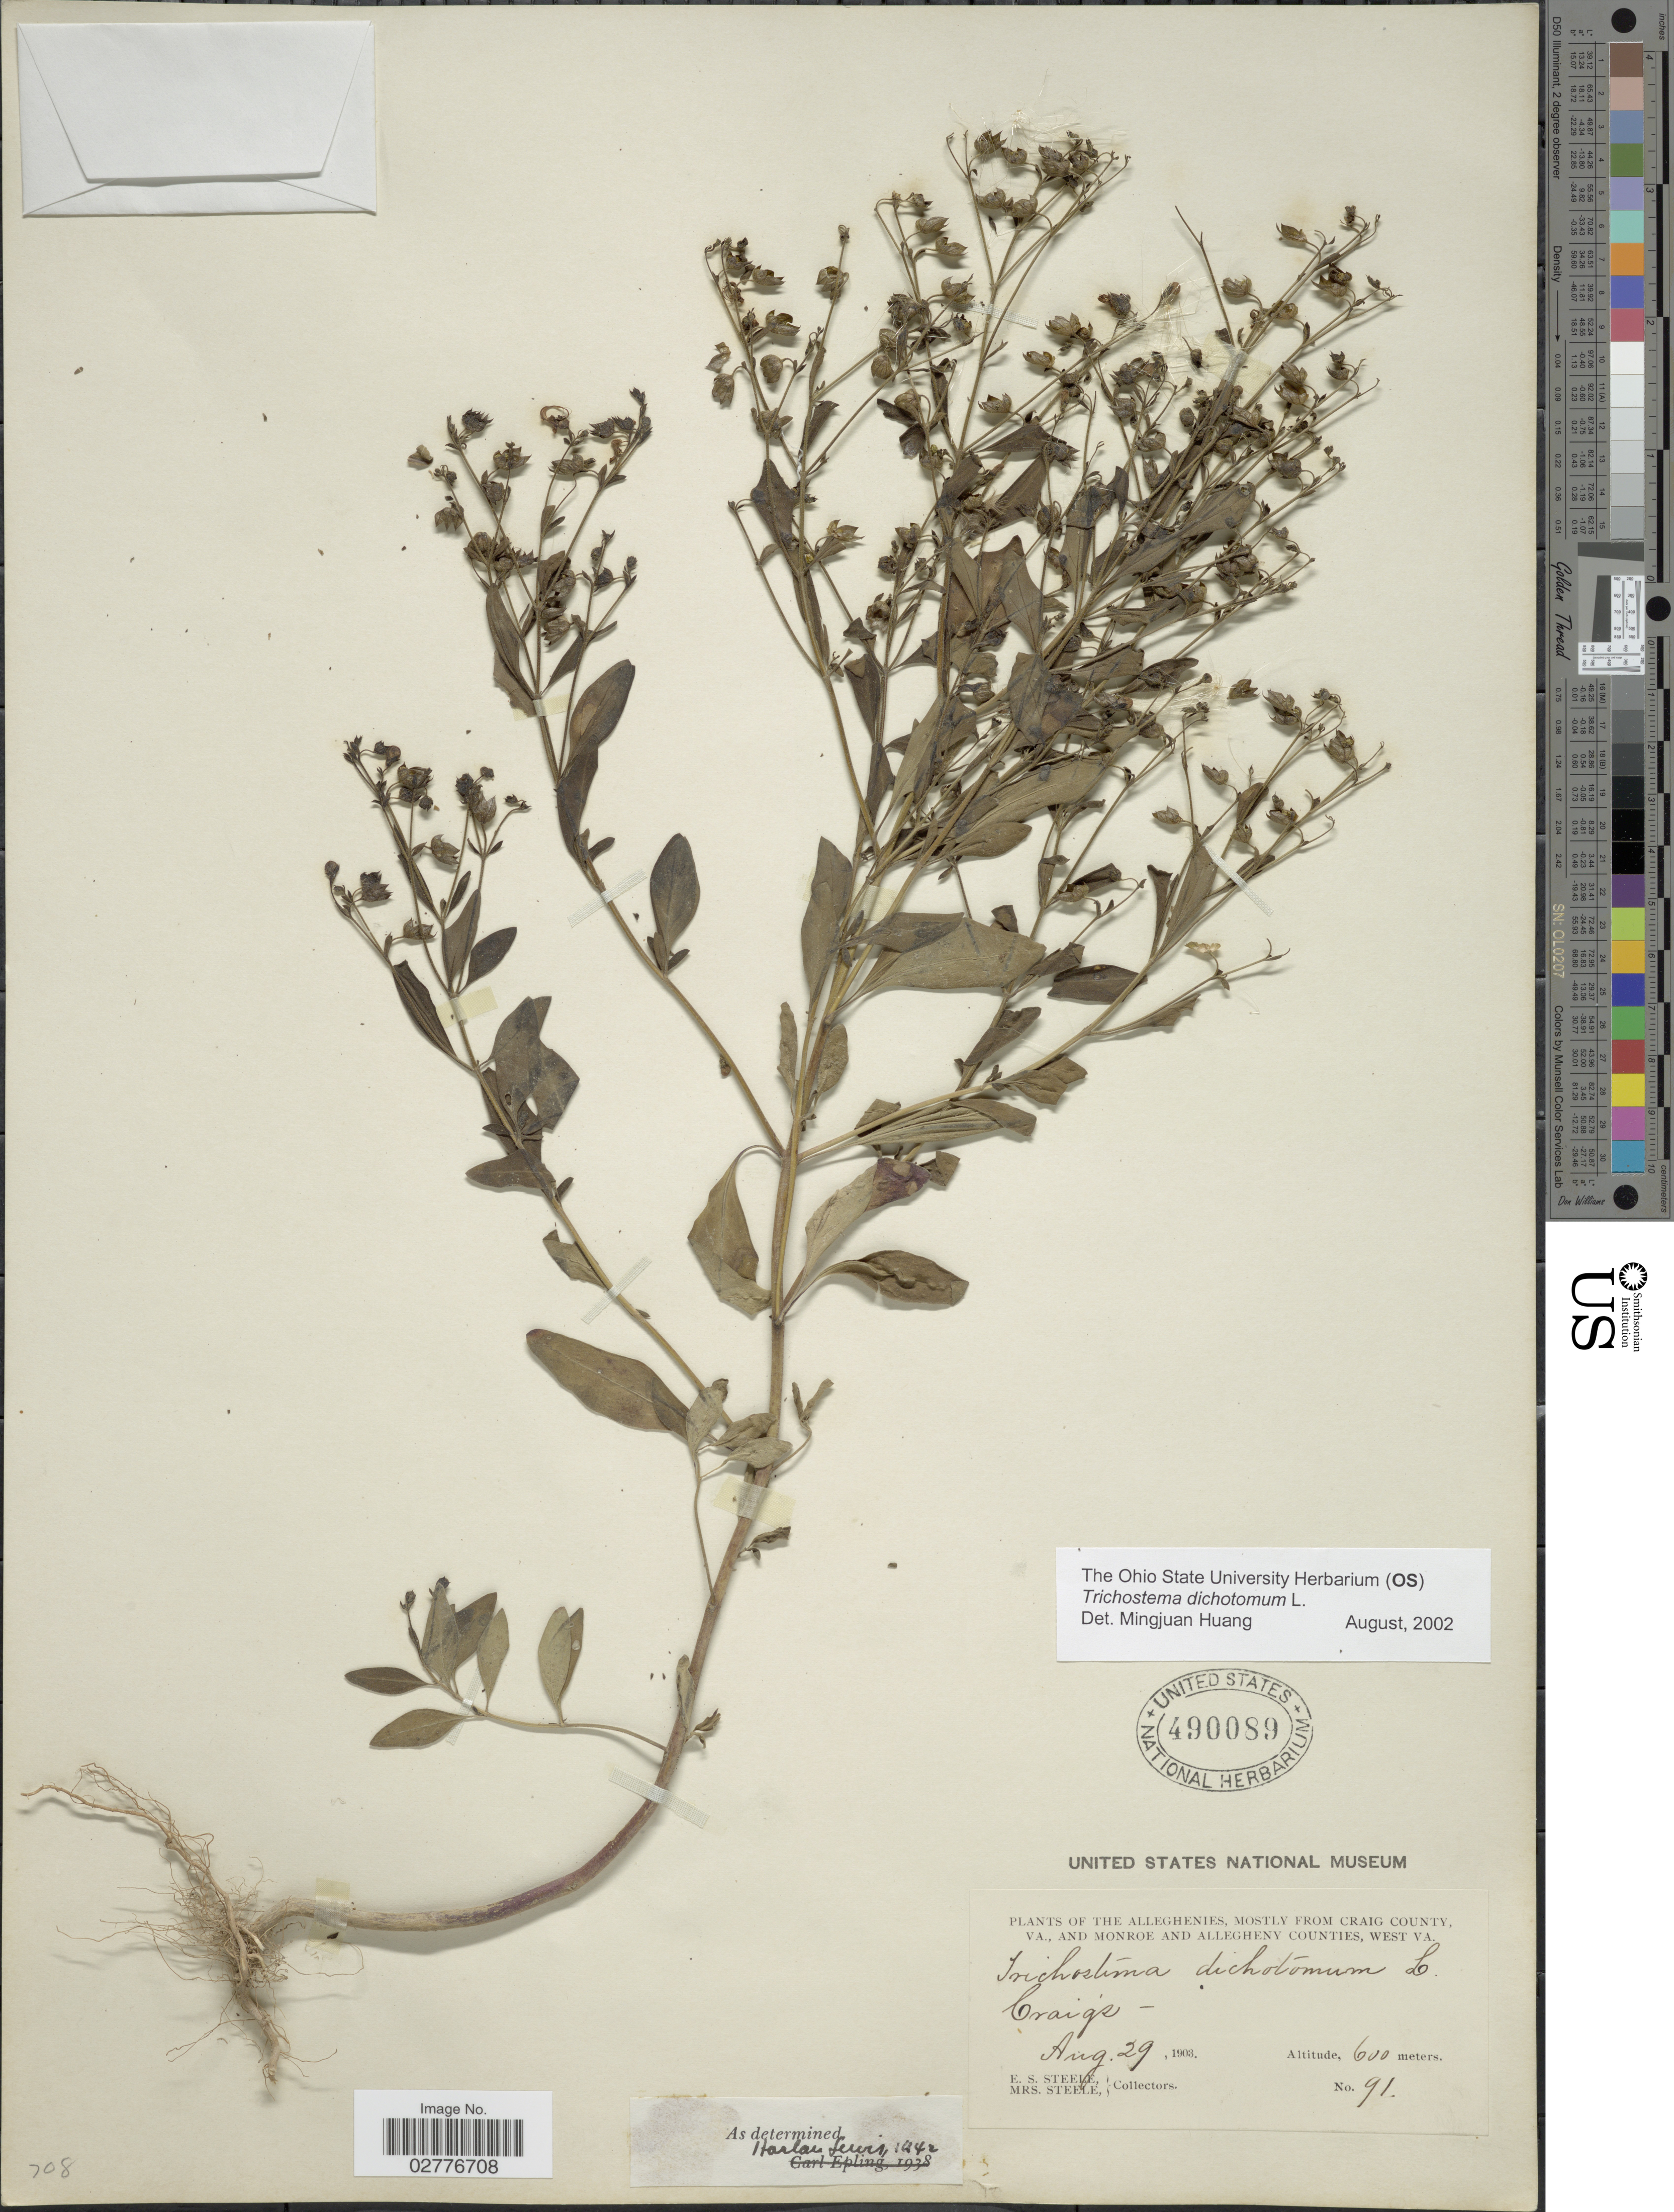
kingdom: Plantae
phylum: Tracheophyta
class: Magnoliopsida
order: Lamiales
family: Lamiaceae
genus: Trichostema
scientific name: Trichostema dichotomum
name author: L.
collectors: E. Steele & Mrs. E. S. Steele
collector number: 91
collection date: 1903-08-29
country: United States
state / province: Virginia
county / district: Craig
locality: Alleghenies, mostly from Craig County, Va., and Monroe and Allegheny Counties, West Va. Craig's.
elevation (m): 600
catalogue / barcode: US 490089